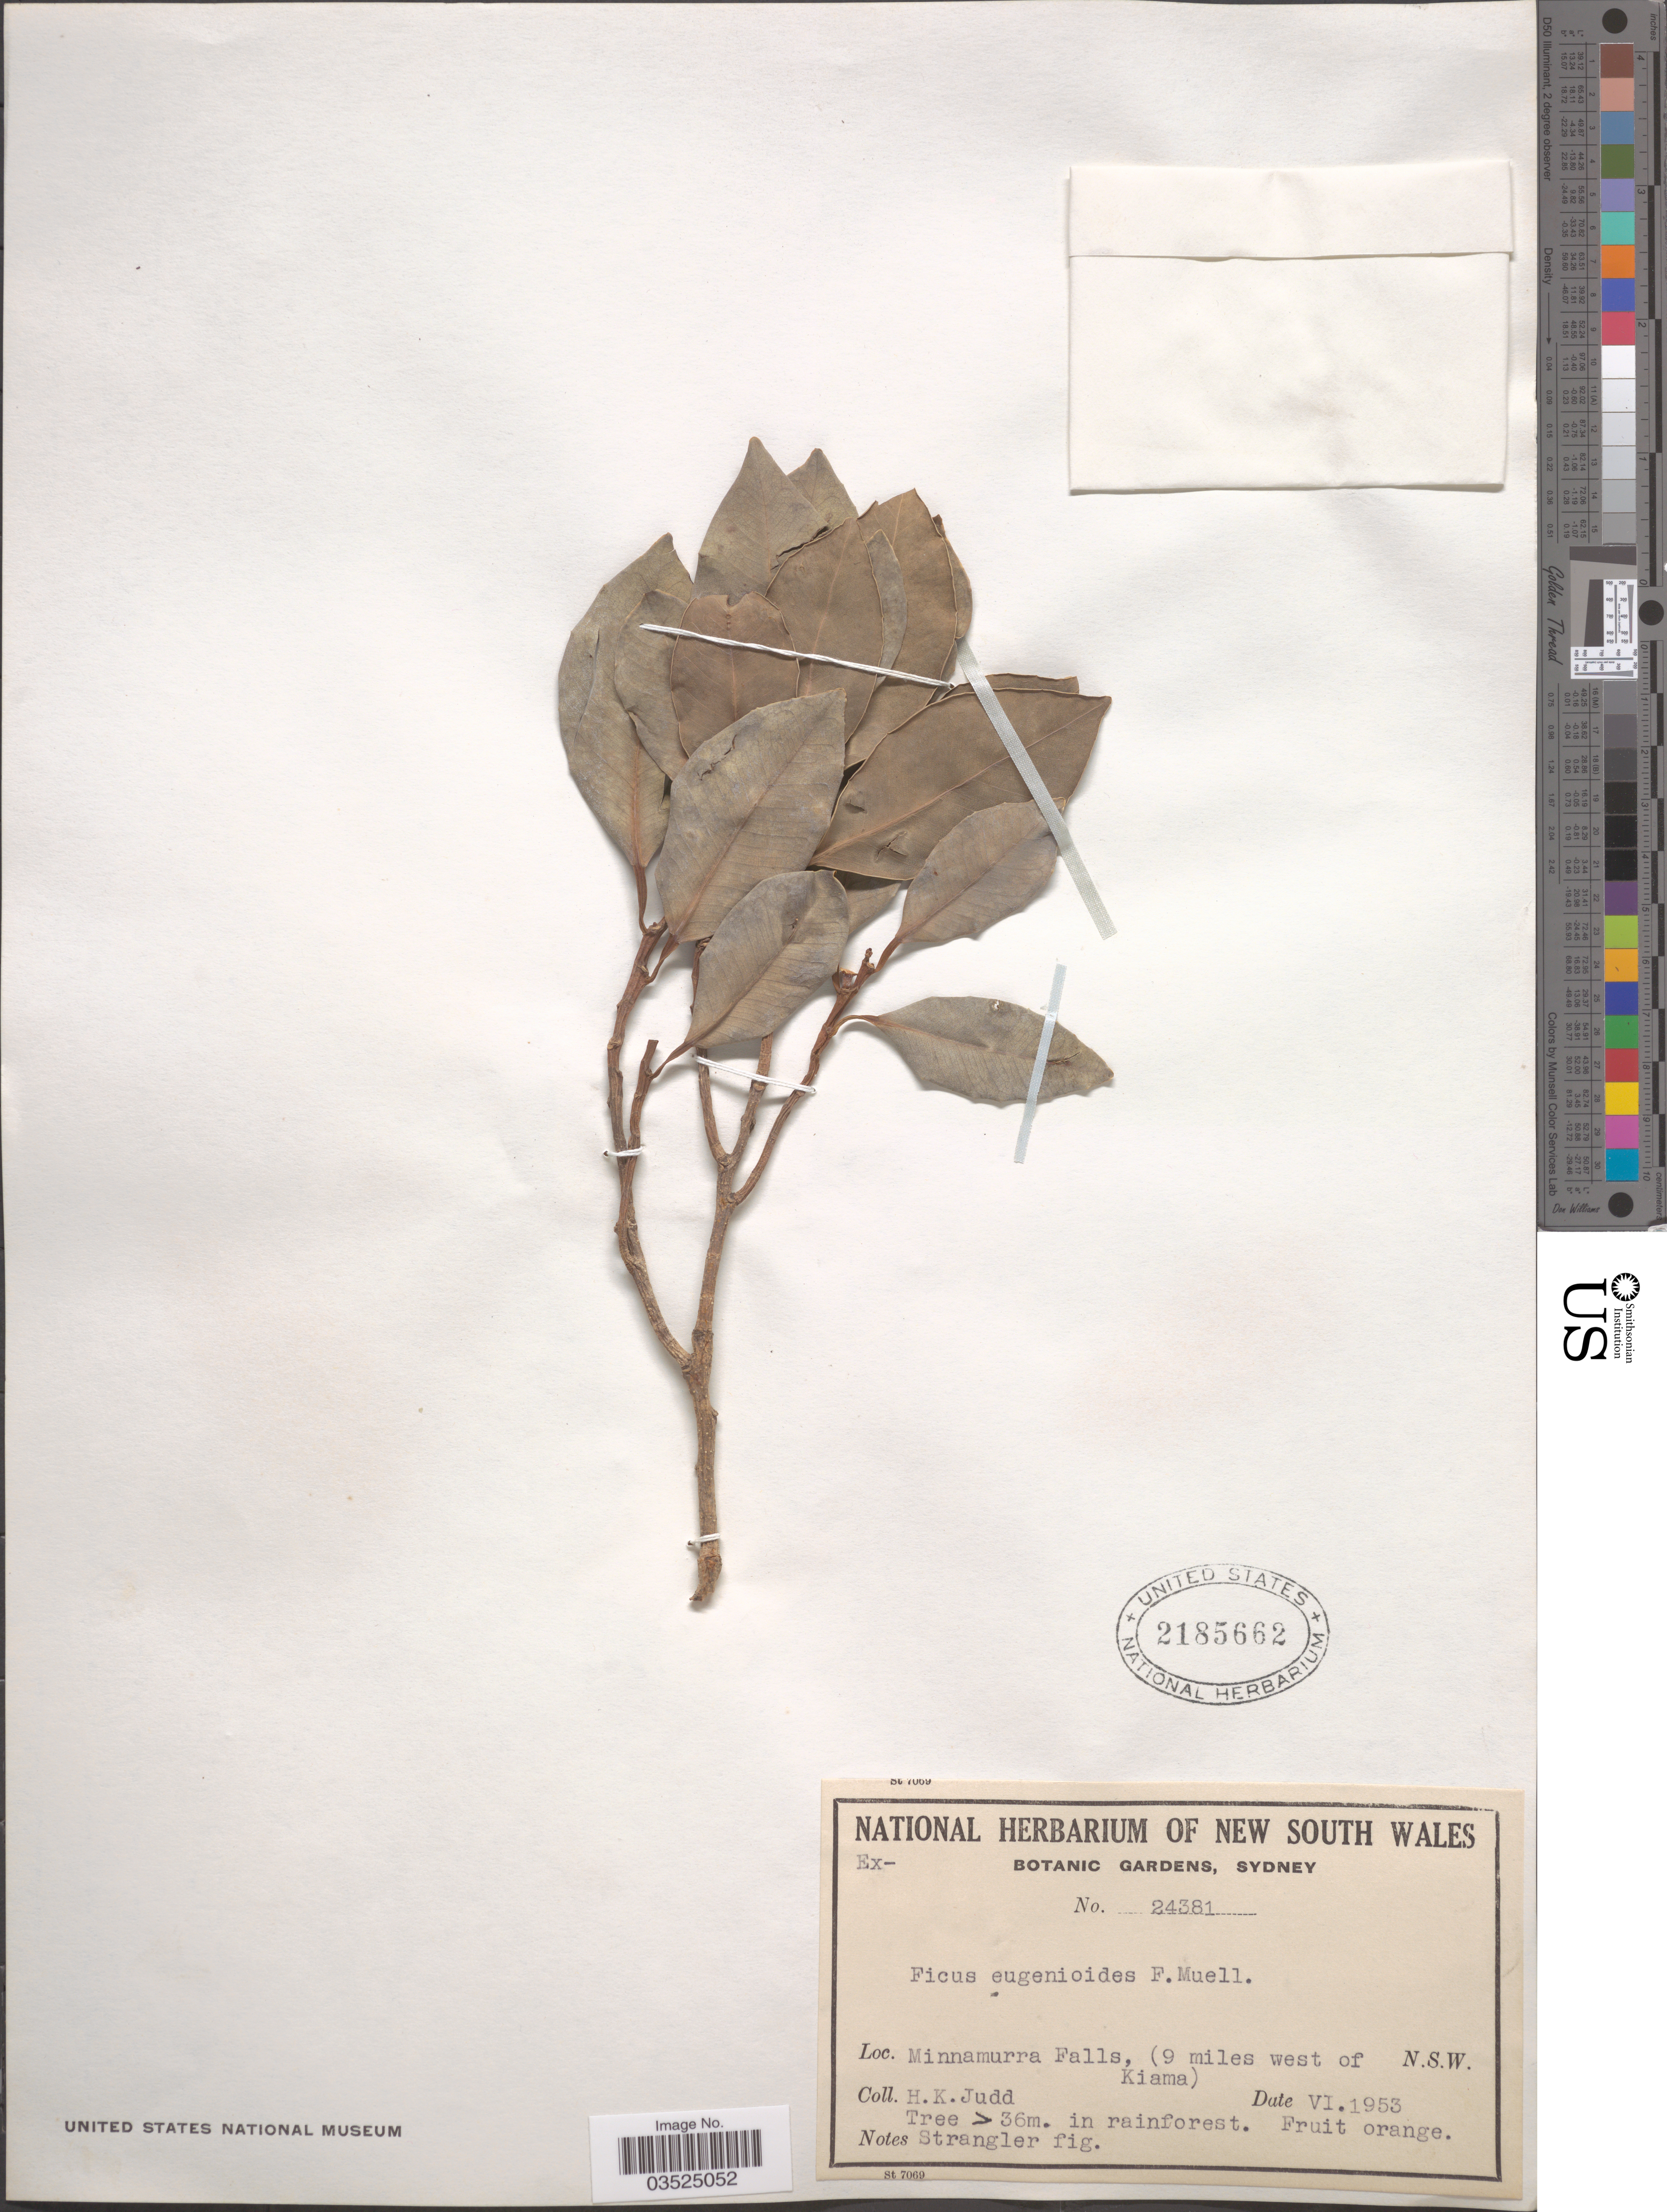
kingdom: Plantae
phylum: Tracheophyta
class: Magnoliopsida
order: Rosales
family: Moraceae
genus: Ficus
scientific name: Ficus eugenioides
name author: (Miq.) F. Muell. ex Miq.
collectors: H. Judd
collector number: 24381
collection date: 1953-06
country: Australia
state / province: New South Wales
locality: Minnamurra Falls, (9 miles west of N.S.W. Kiama).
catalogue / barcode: US 2185662